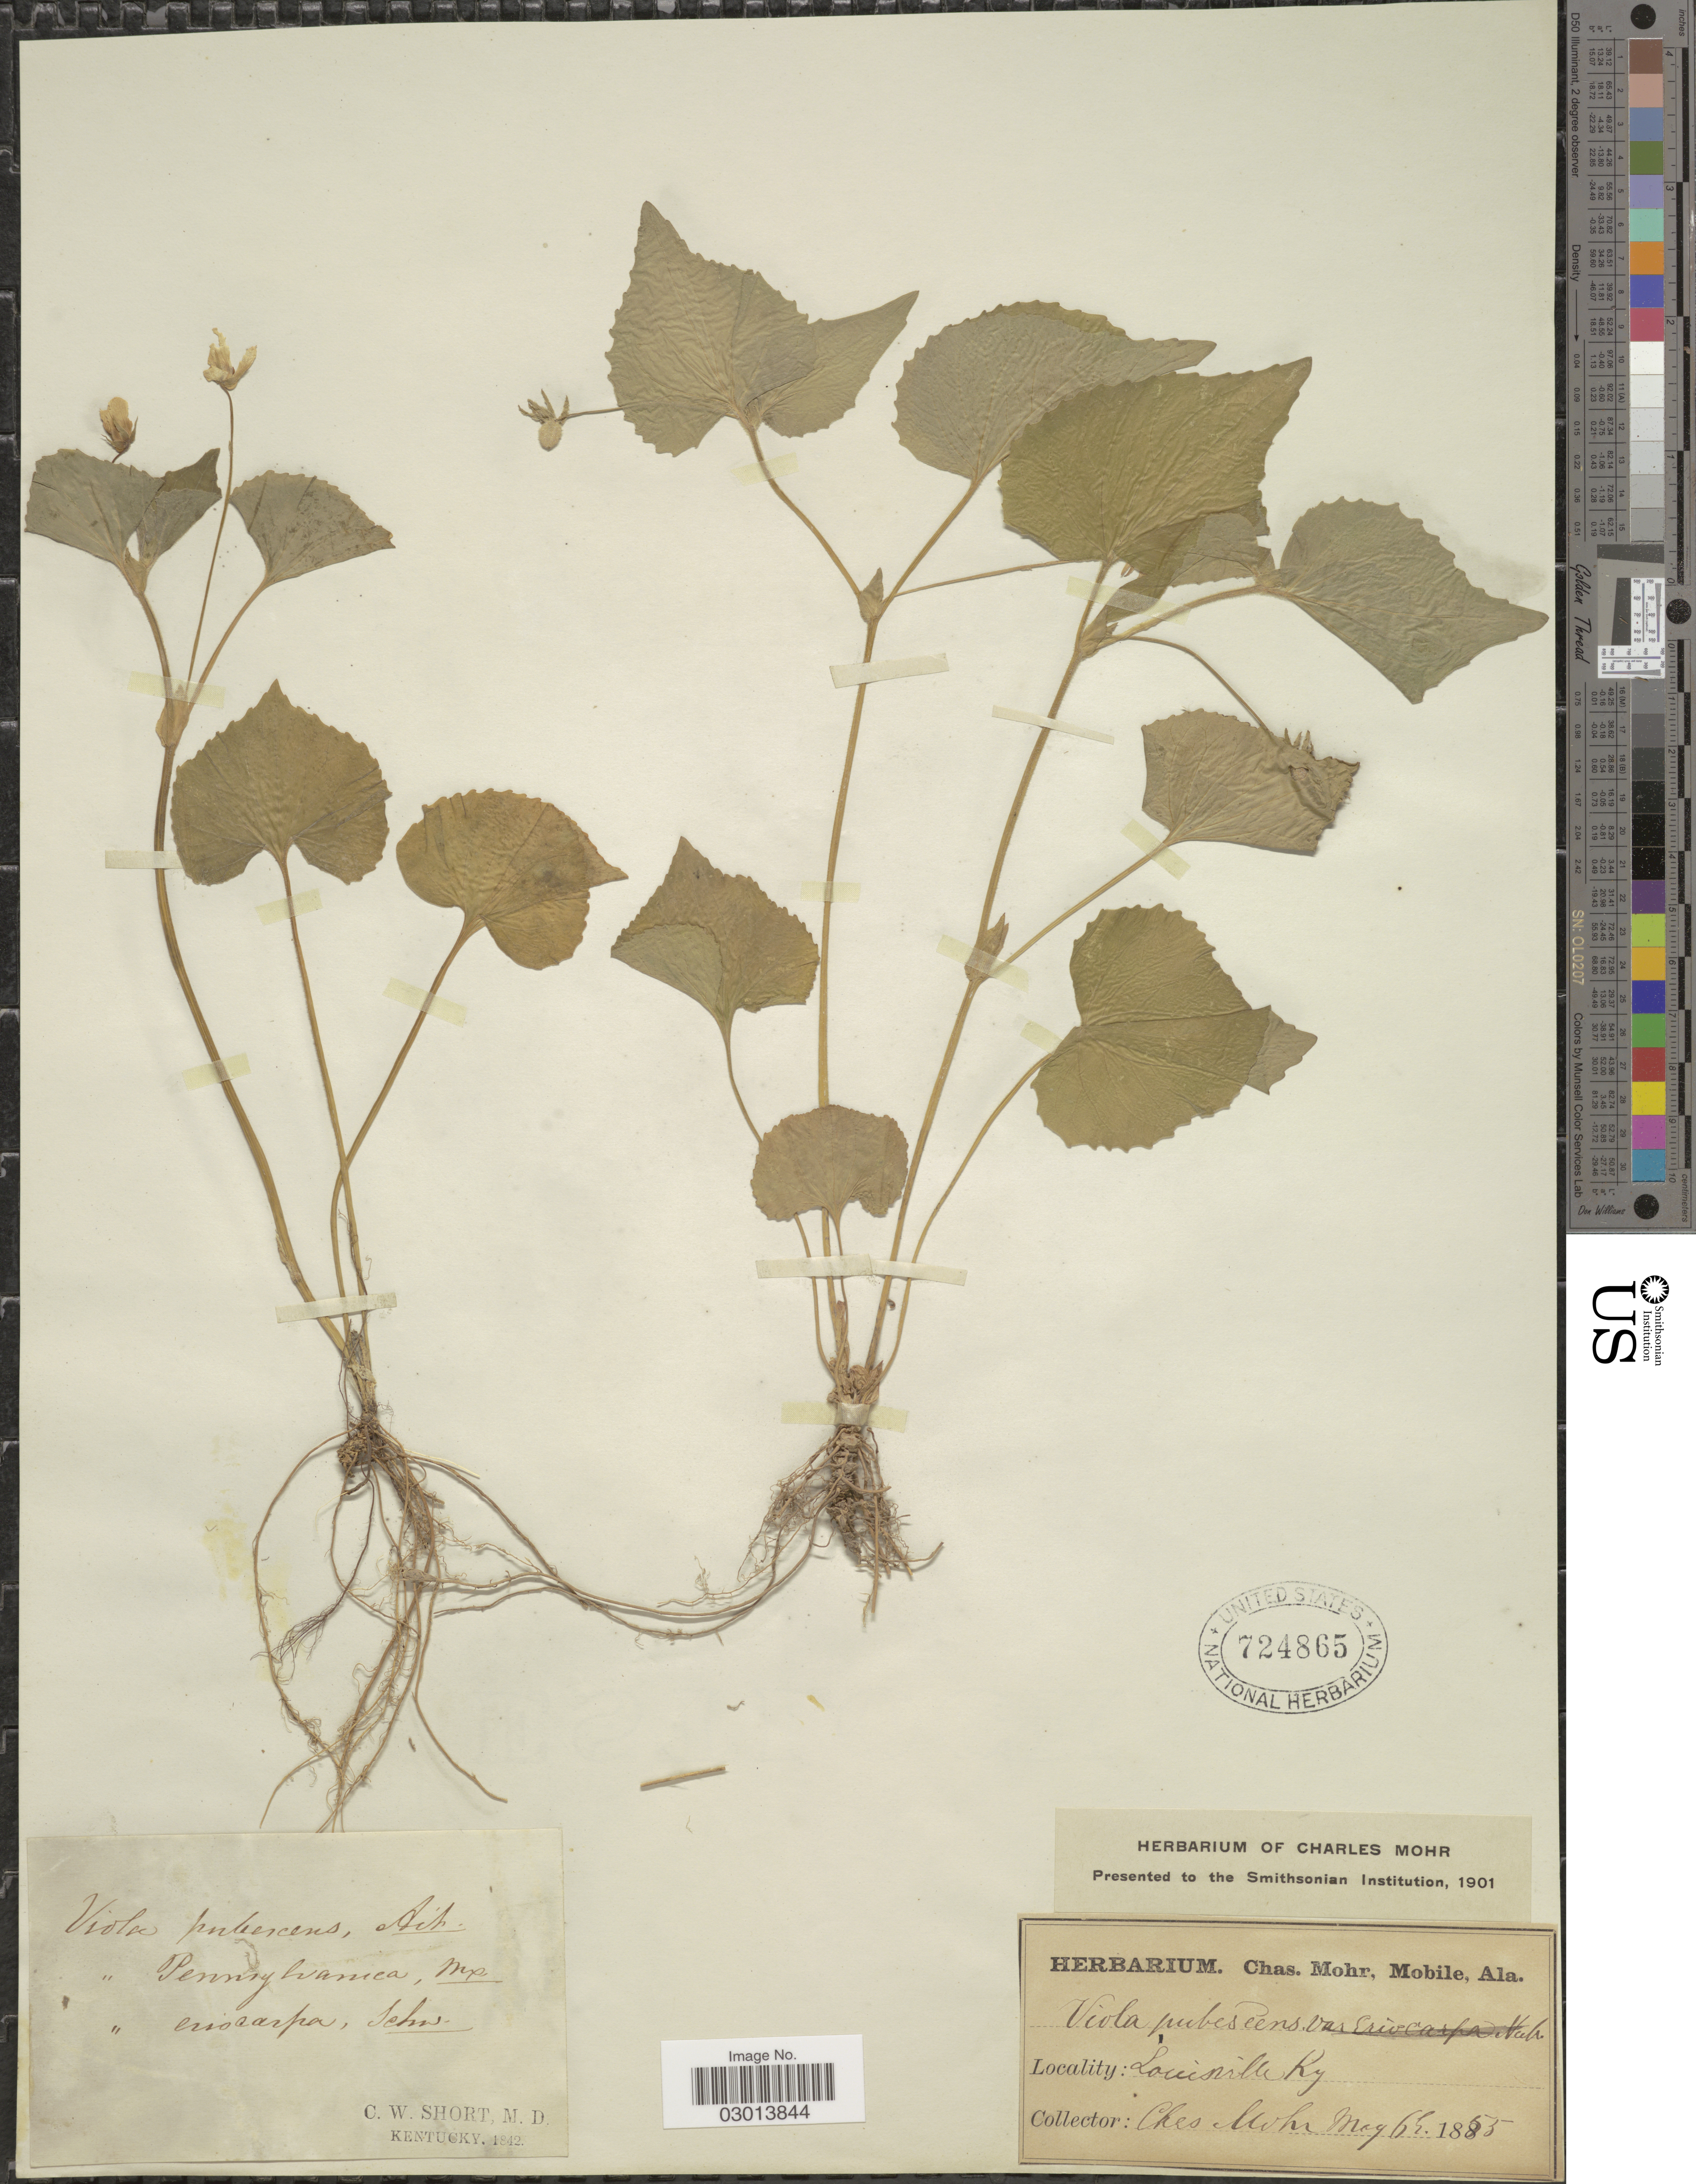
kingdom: Plantae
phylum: Tracheophyta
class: Magnoliopsida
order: Malpighiales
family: Violaceae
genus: Viola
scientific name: Viola pubescens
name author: Aiton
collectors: Mohr, C. T. (herbarium)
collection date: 1855-05-06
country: United States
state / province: Kentucky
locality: Louisville.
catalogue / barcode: US 724865